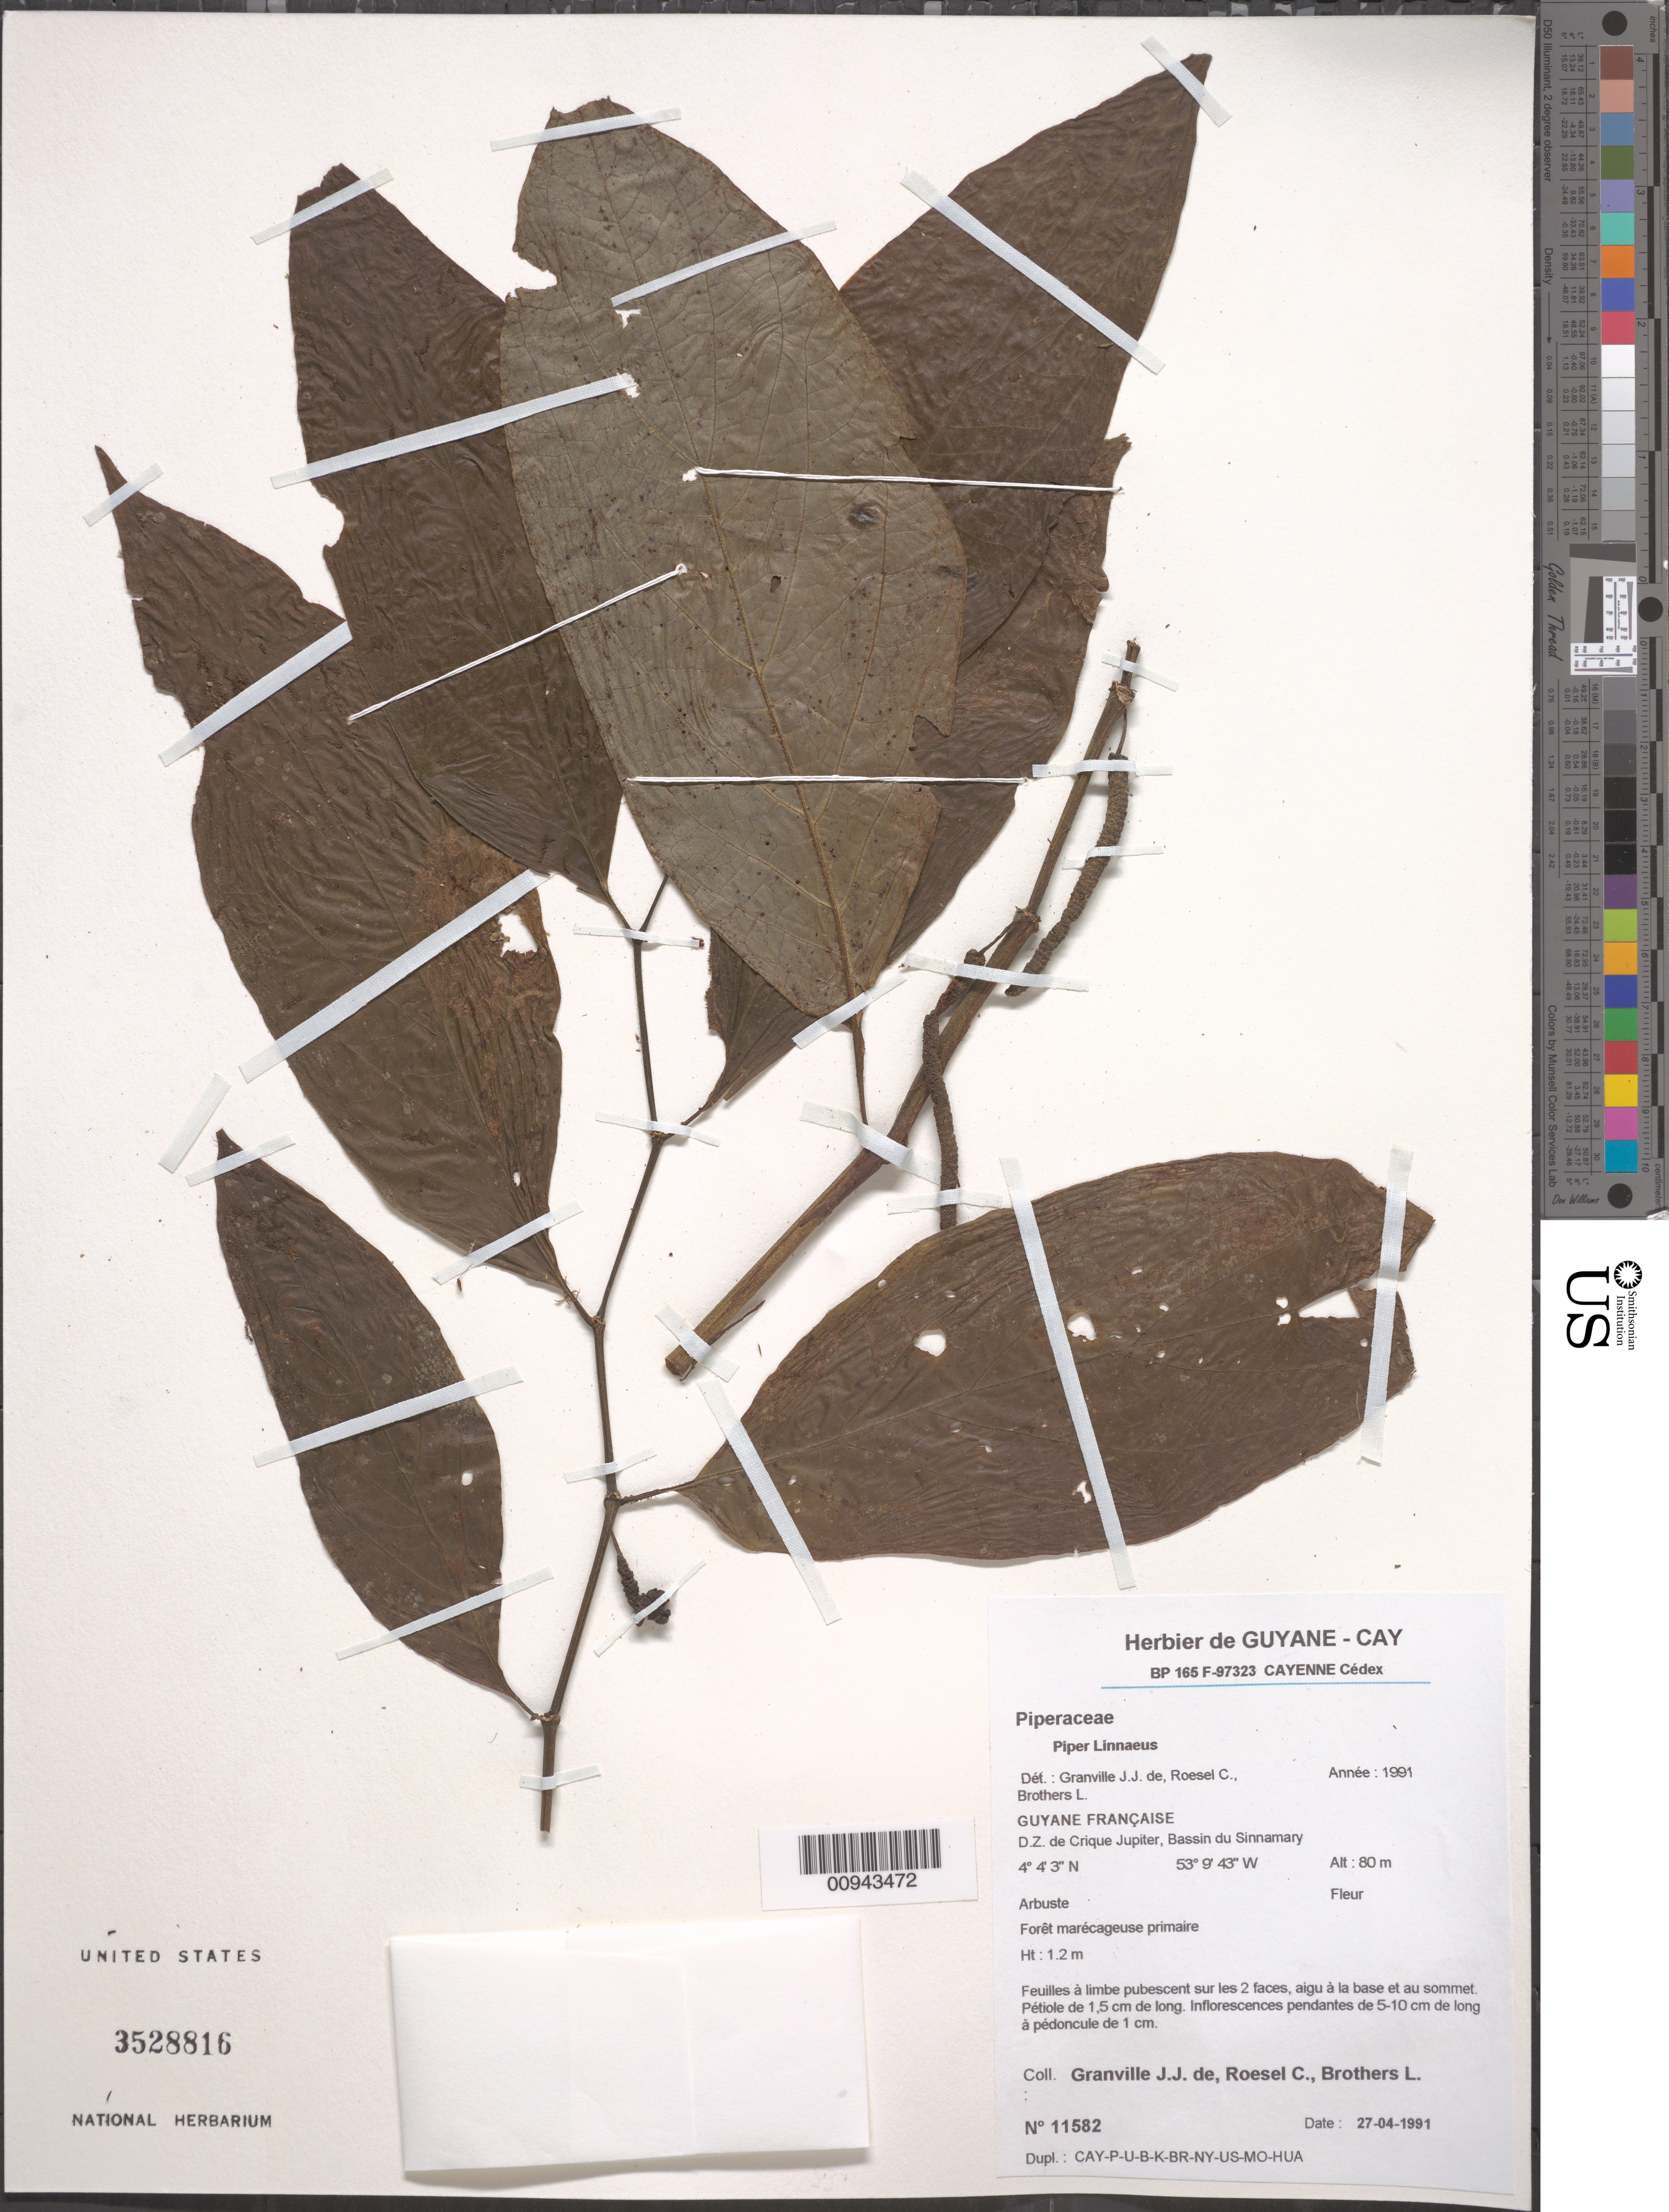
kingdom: Plantae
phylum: Tracheophyta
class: Magnoliopsida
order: Piperales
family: Piperaceae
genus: Piper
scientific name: Piper sp.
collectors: J.-J. de Granville, C. S. Roesel & L. Brothers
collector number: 11582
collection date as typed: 27-Apr-91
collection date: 1991-04-27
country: French Guiana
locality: D.Z. de Crique Jupiter, Bassin du Sinnamary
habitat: Forêt macrécageuse primaire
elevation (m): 80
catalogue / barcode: US 3528816